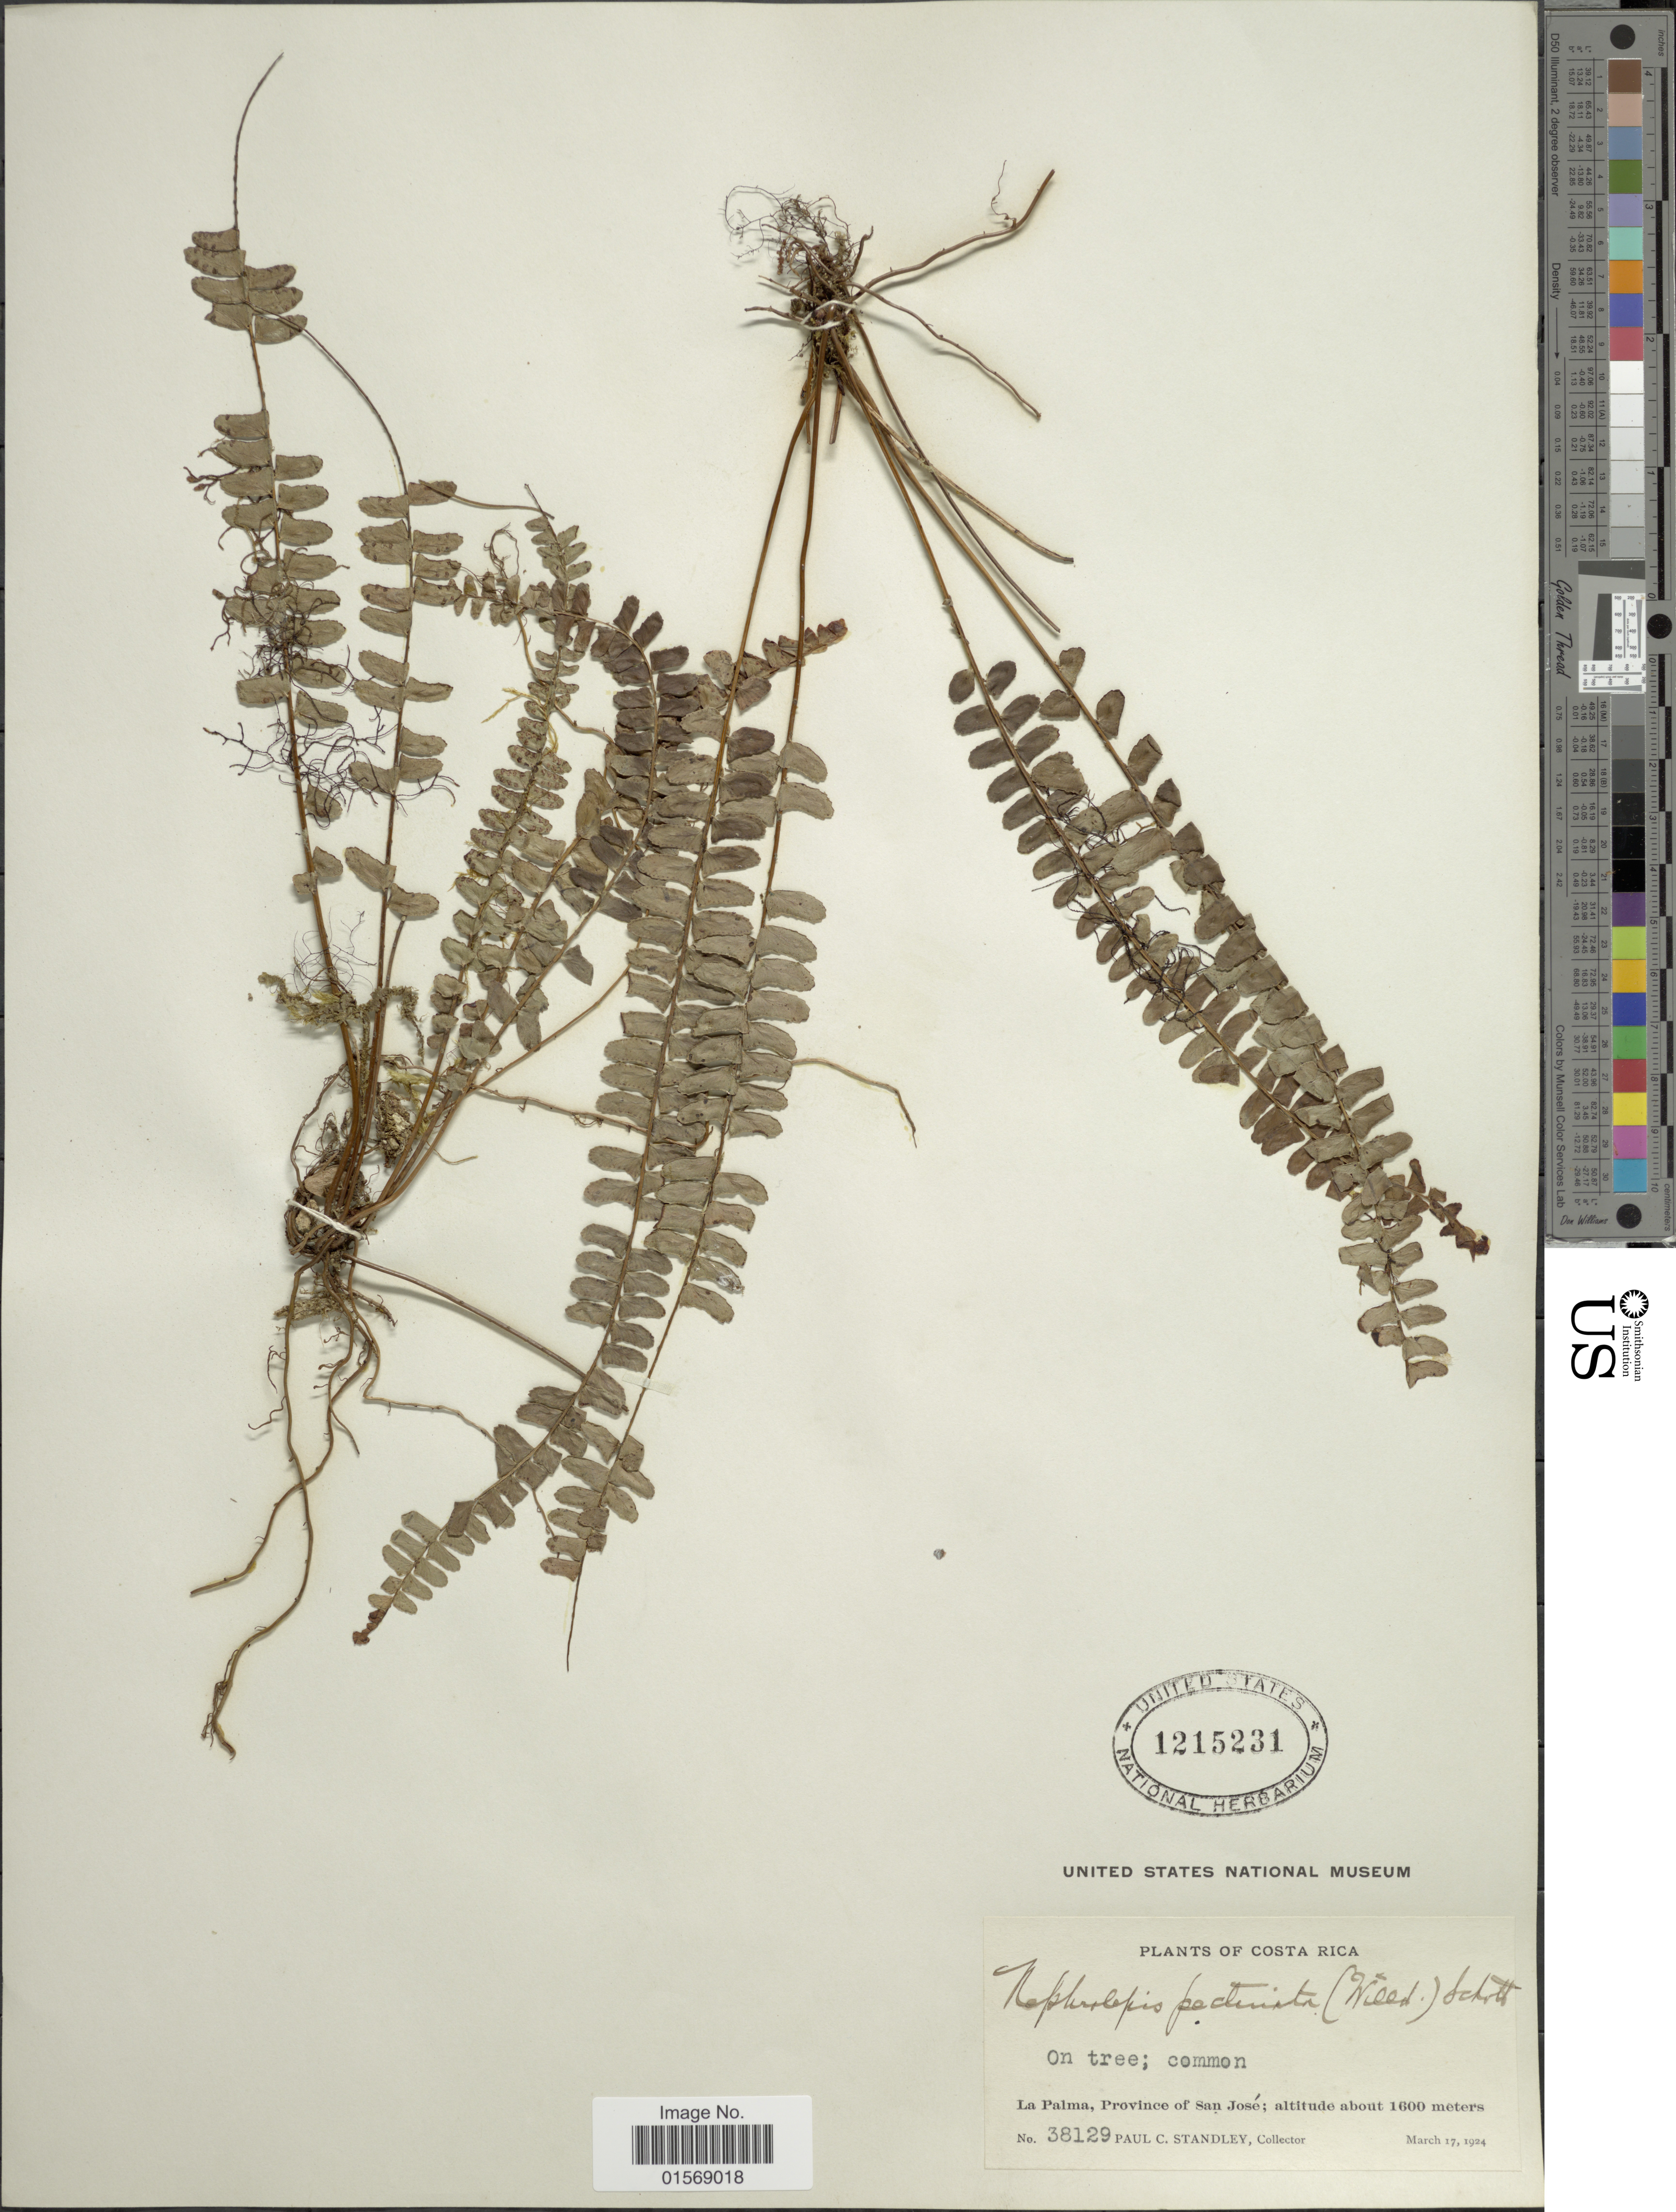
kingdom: Plantae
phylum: Tracheophyta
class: Polypodiopsida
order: Polypodiales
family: Nephrolepidaceae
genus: Nephrolepis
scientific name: Nephrolepis pectinata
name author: (Willd.) Schott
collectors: P. C. Standley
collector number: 38129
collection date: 1924-03-17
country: Costa Rica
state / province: San José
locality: Costa Rica. La Palma, Province of San Jose.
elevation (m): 1600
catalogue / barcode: US 1215231